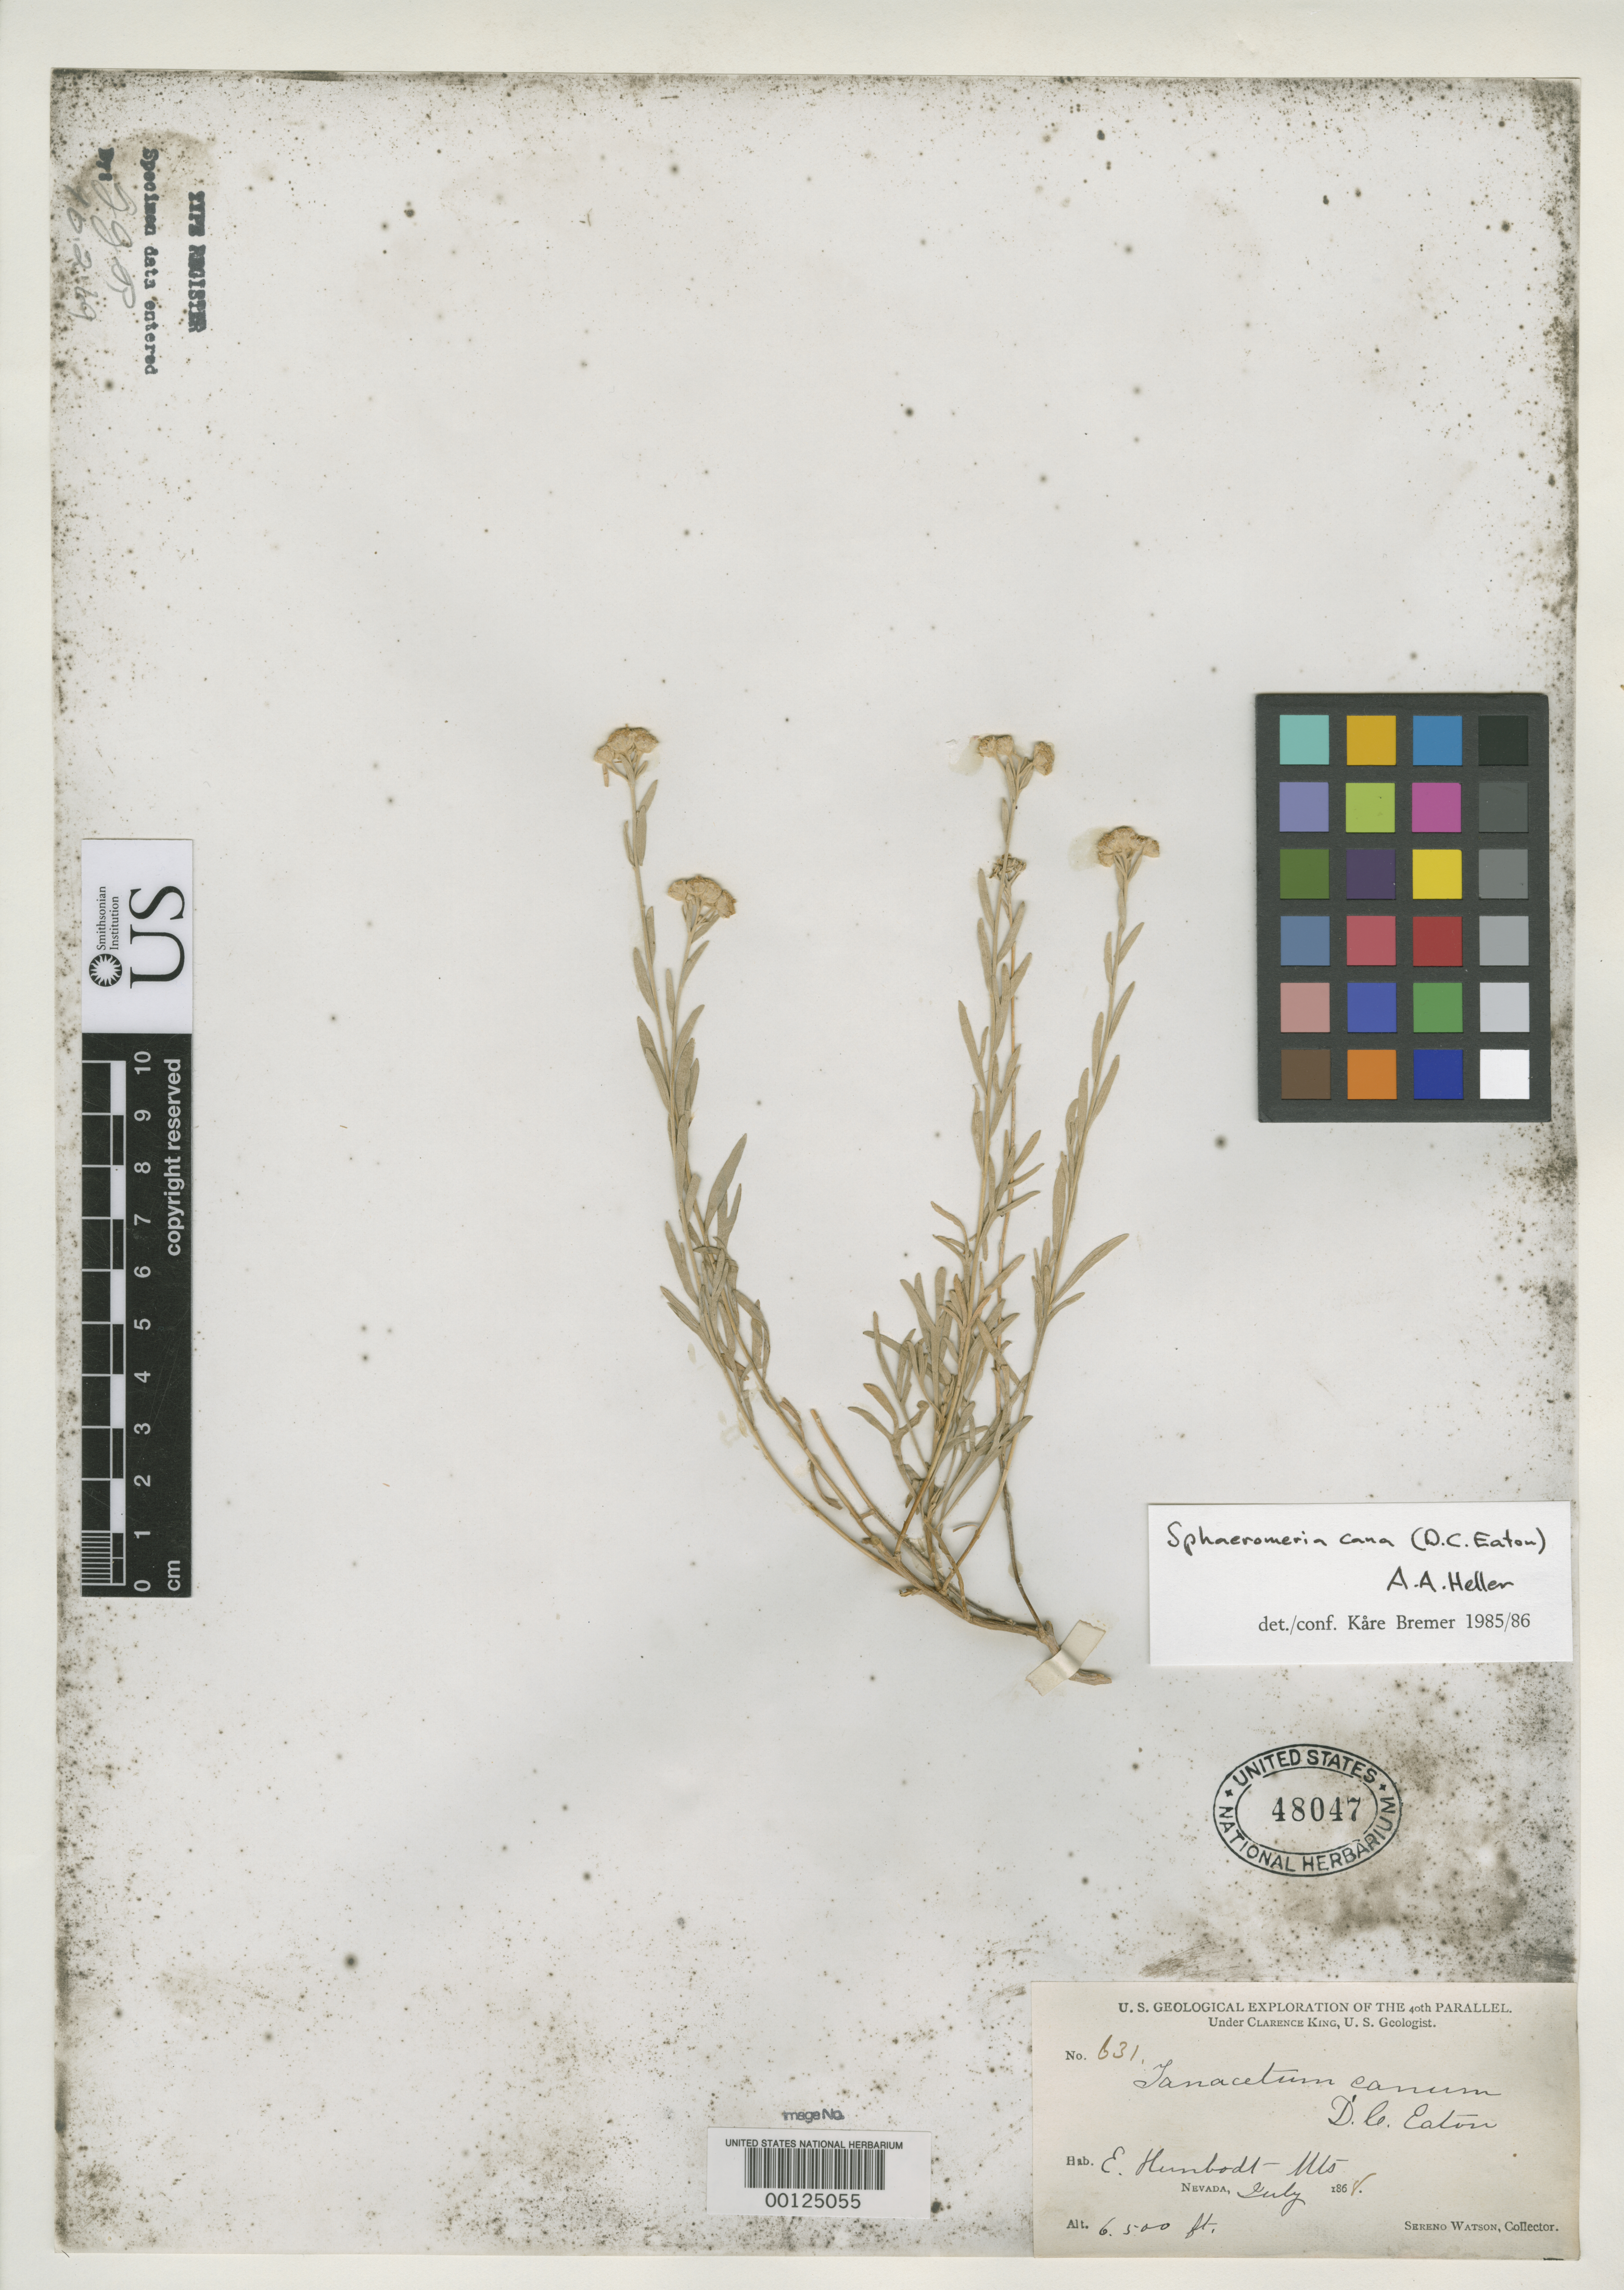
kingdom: Plantae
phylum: Tracheophyta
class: Magnoliopsida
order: Asterales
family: Asteraceae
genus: Tanacetum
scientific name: Tanacetum canum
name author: D.C. Eaton in C. King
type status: Isotype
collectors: S. Watson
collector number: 631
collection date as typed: Jul 1868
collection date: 1868-07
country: United States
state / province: Nevada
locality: East Humboldt Mts.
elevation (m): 1981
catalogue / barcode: US 48047